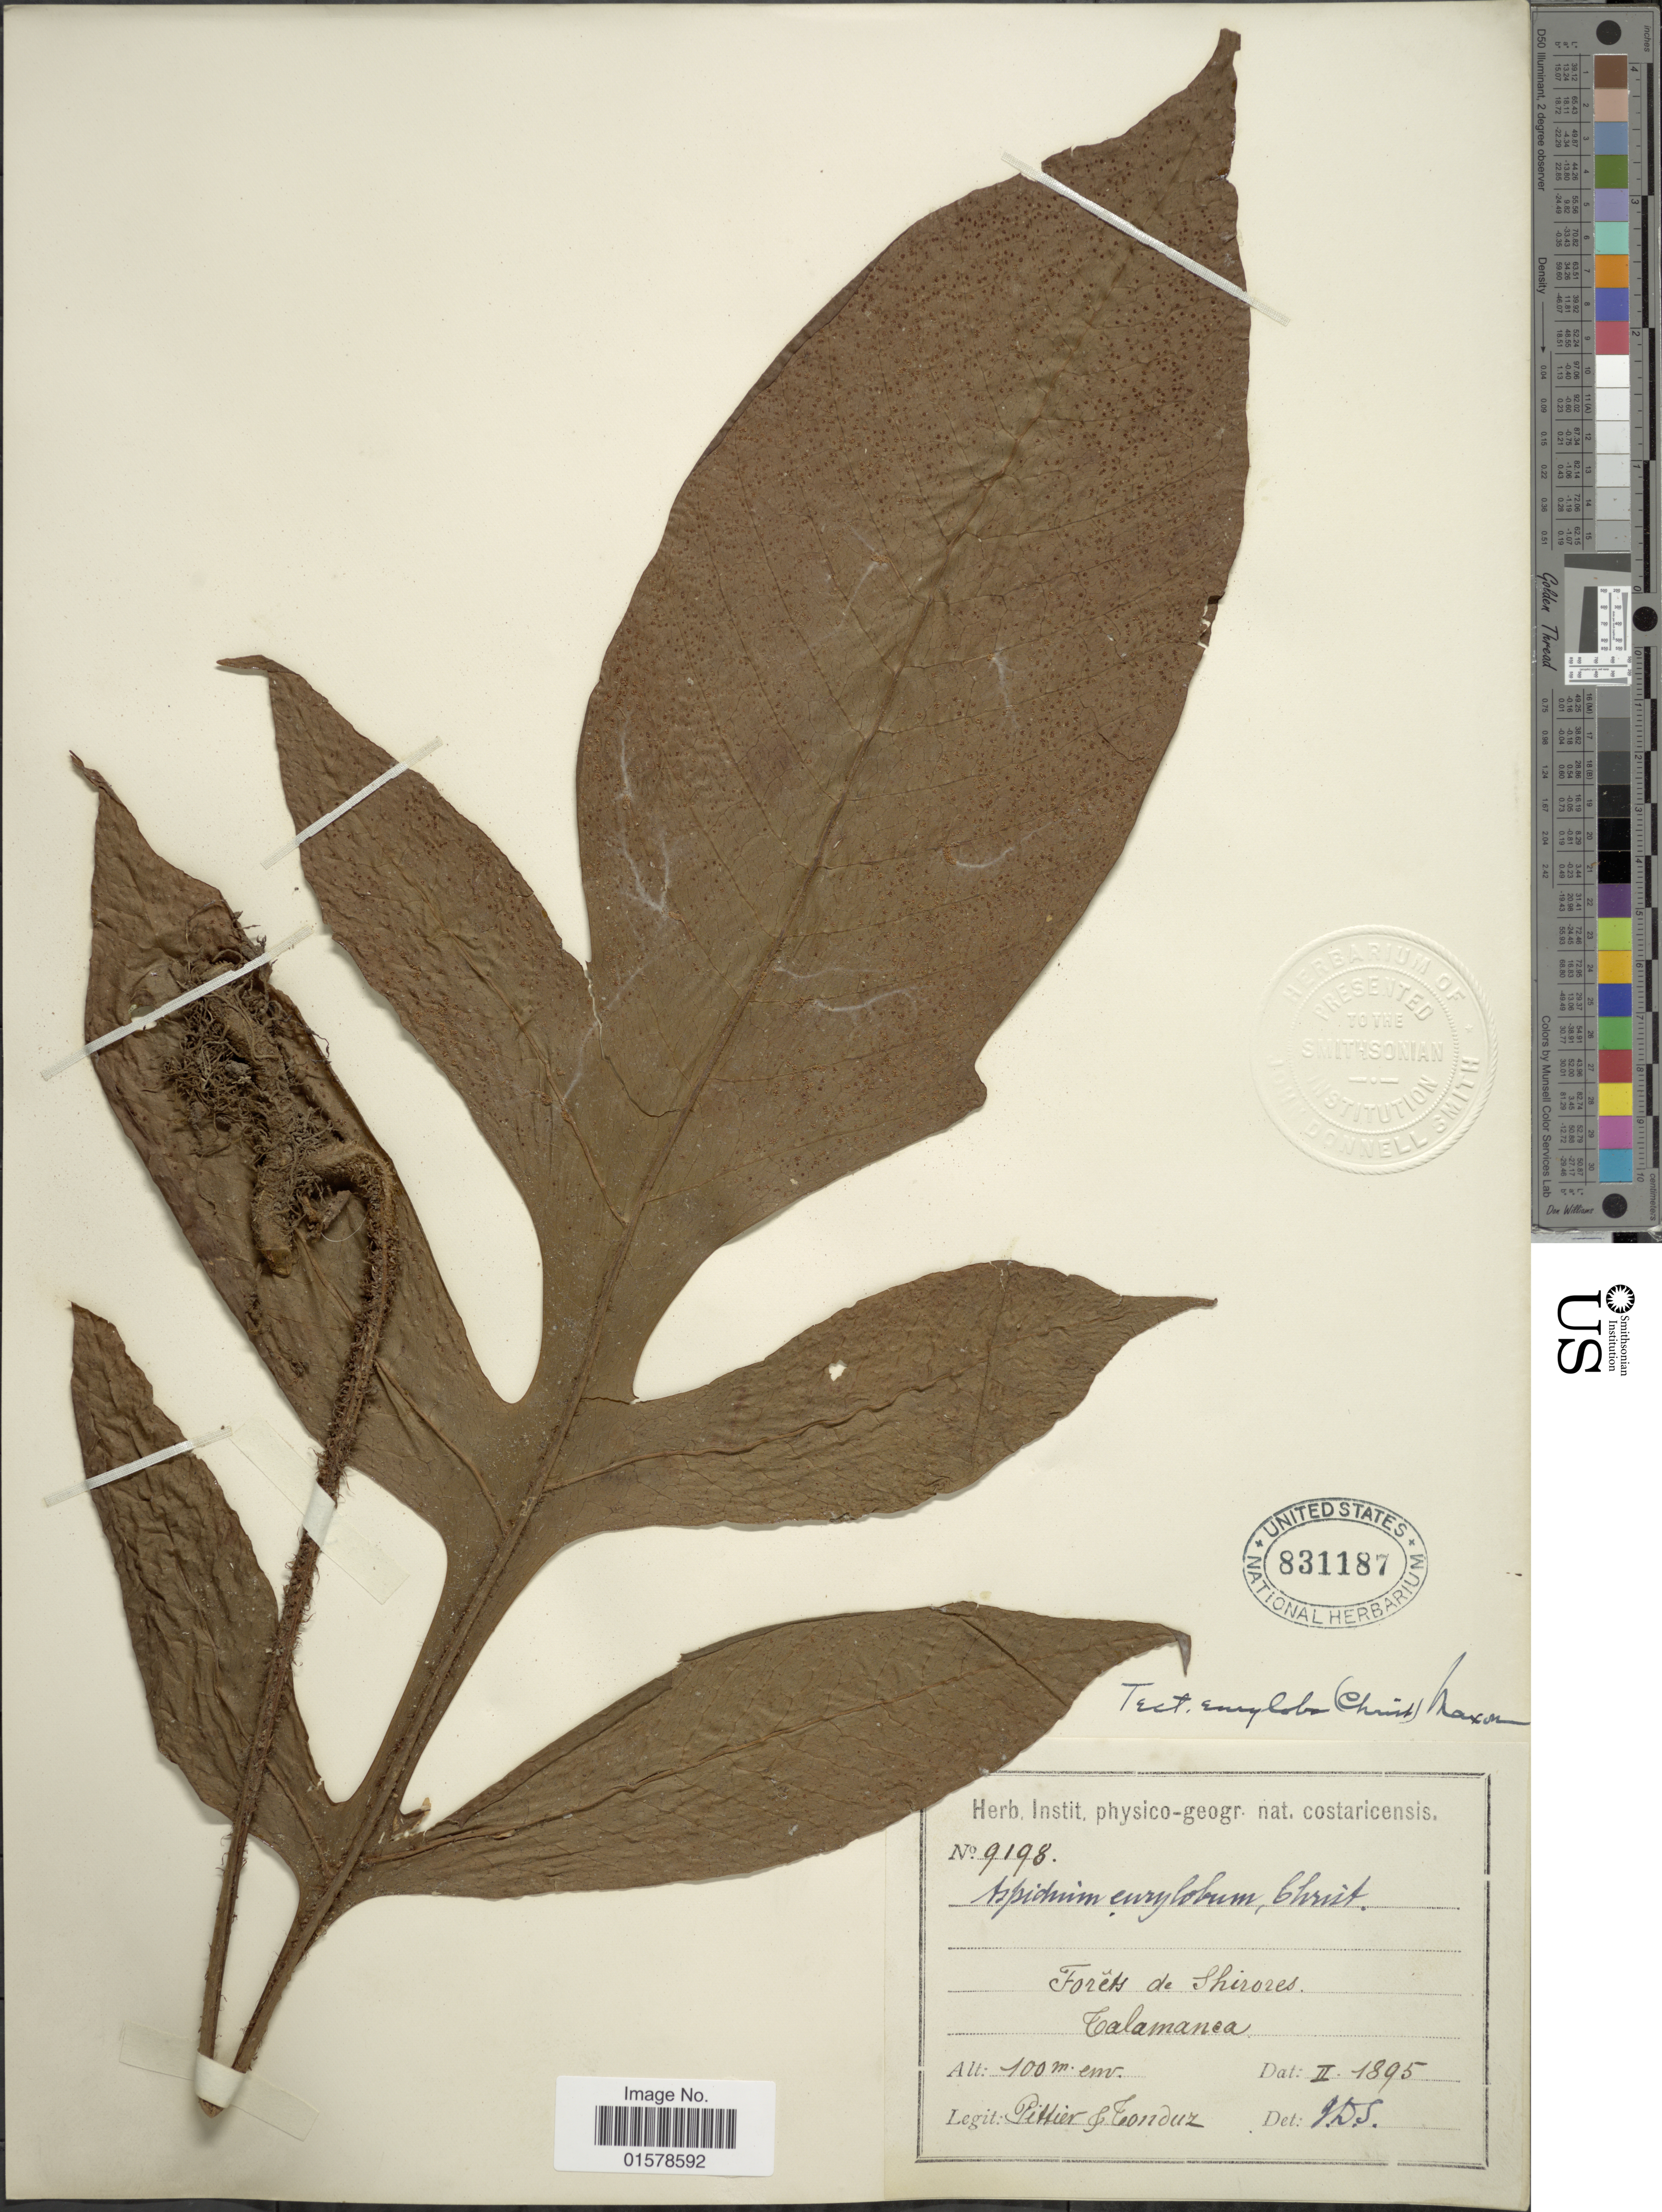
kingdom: Plantae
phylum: Tracheophyta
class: Polypodiopsida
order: Polypodiales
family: Tectariaceae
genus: Tectaria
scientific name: Tectaria nicotianifolia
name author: (Baker) C. Chr.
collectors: Pittier, -- & A. Tonduz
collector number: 913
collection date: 2008-03-04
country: Costa Rica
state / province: Limón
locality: Forets de Shirores Talamanca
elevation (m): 100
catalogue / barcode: US 831187